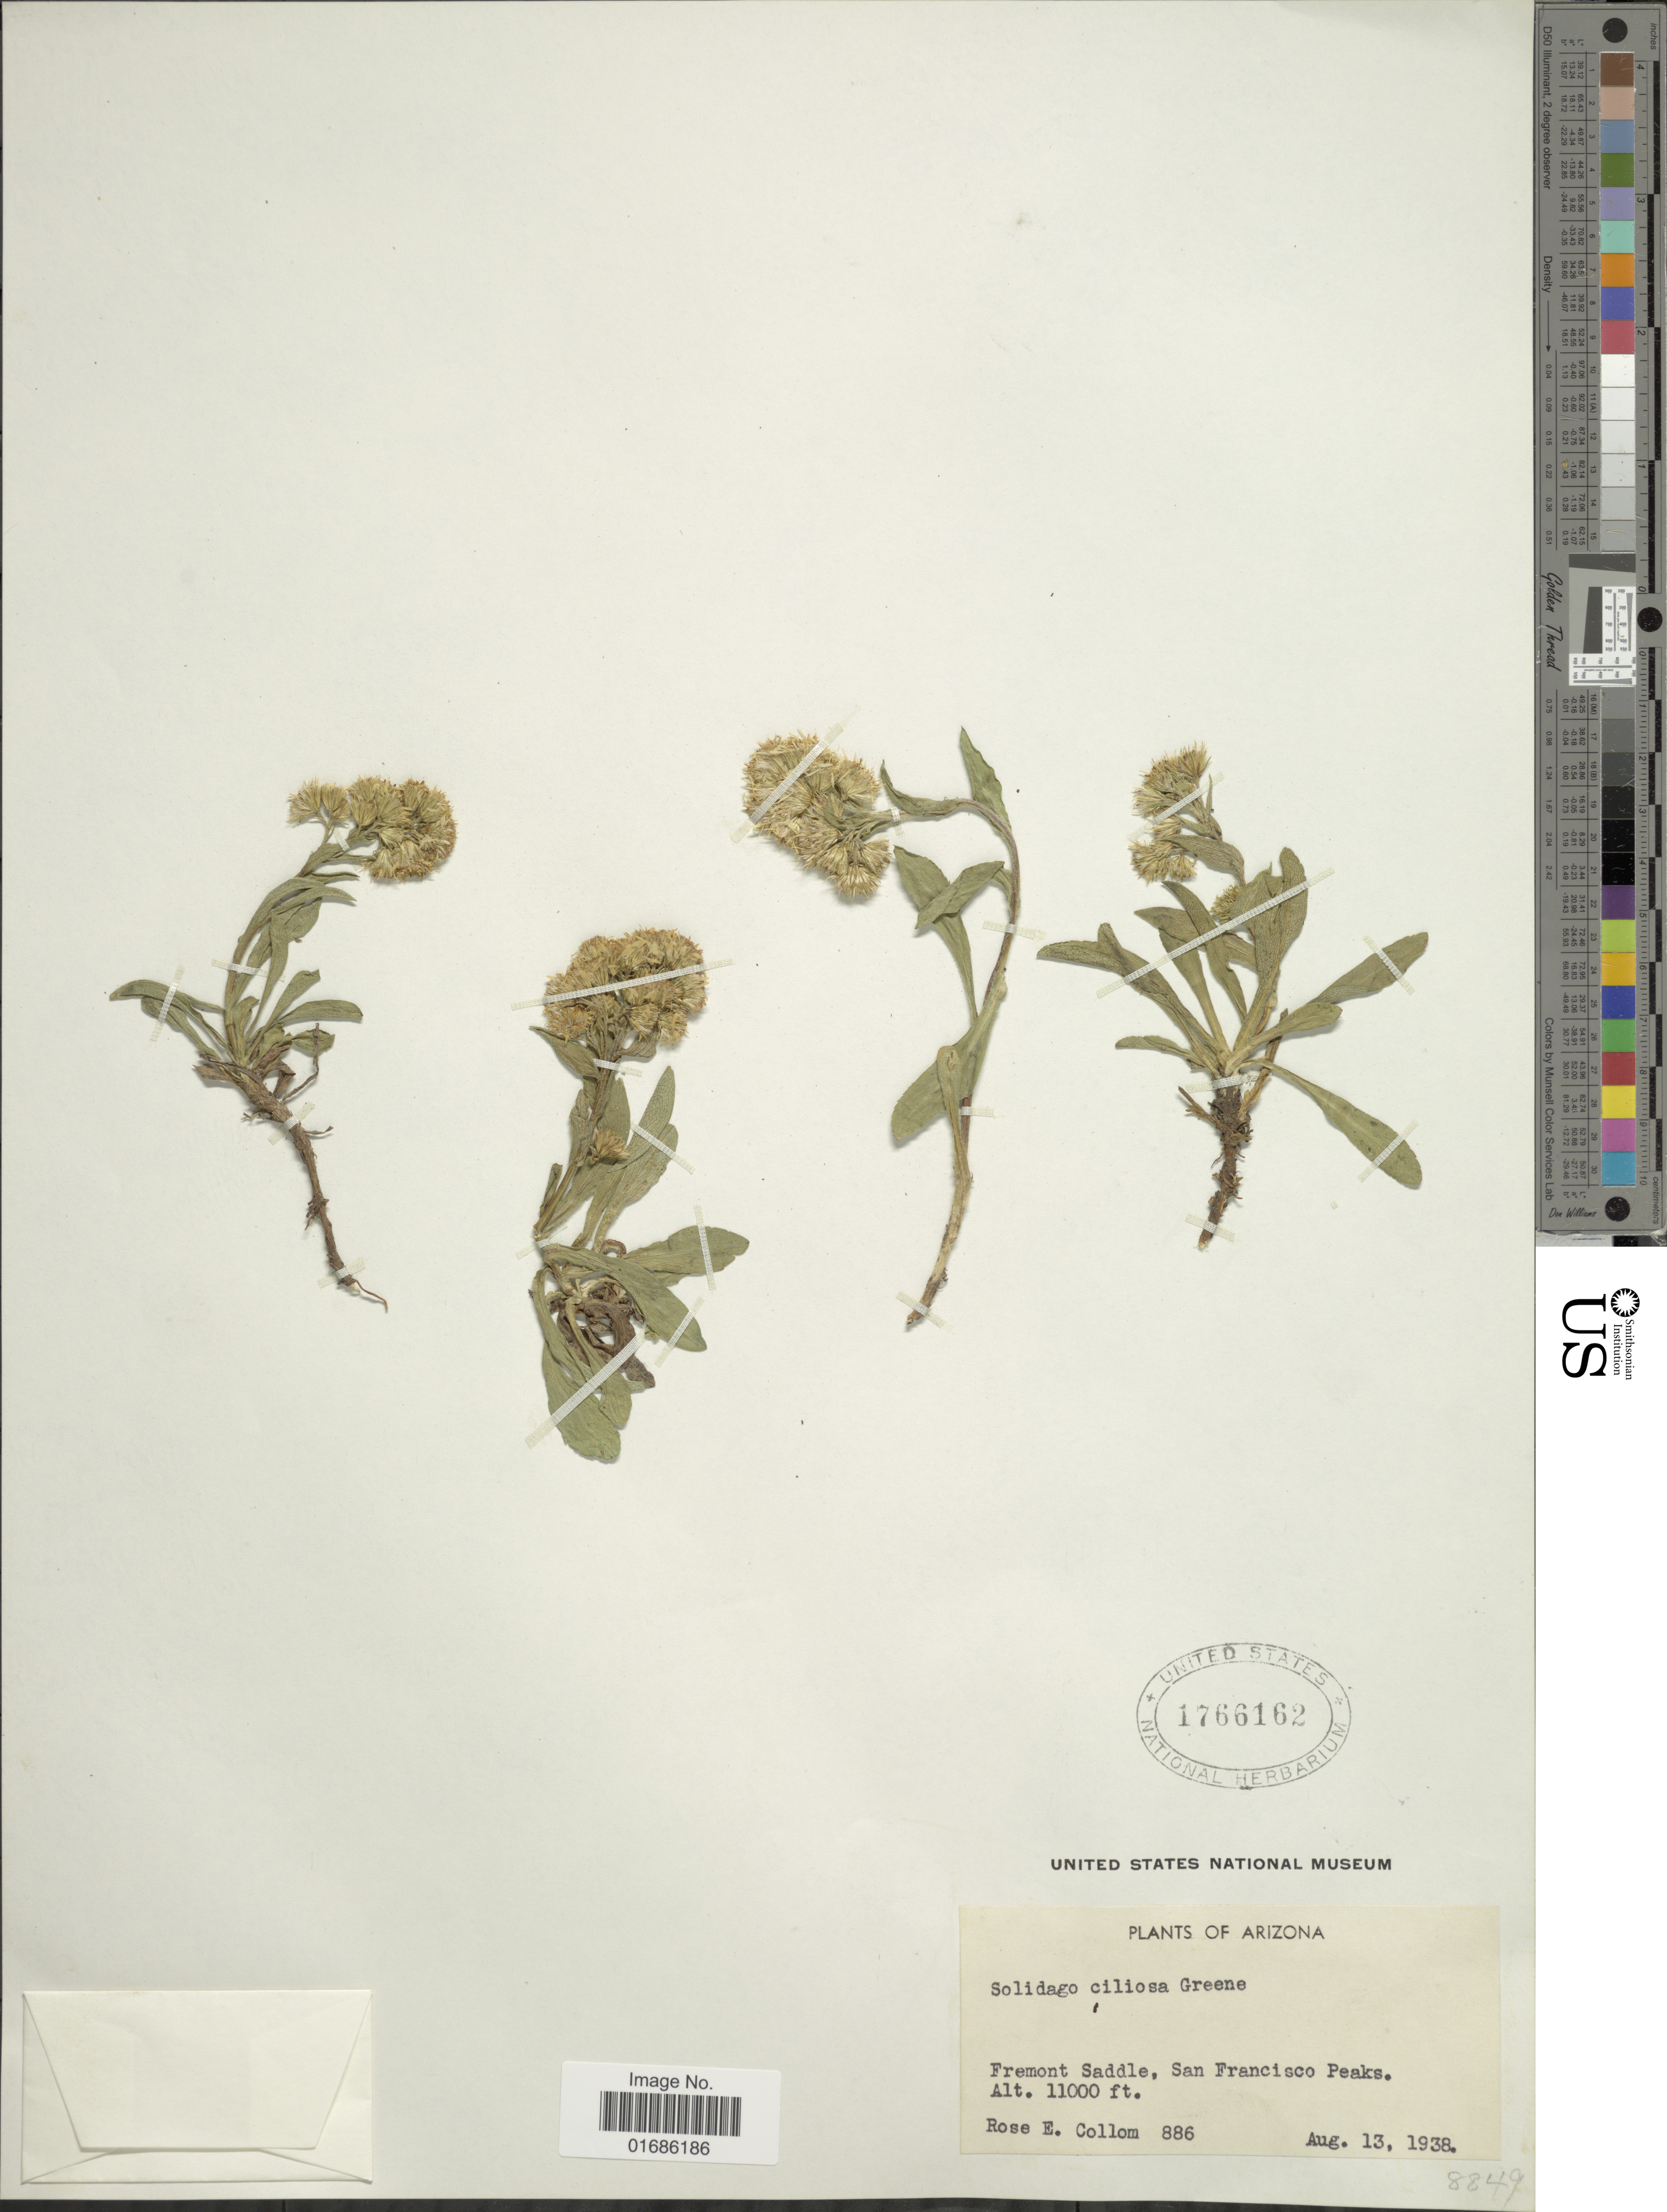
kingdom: Plantae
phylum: Tracheophyta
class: Magnoliopsida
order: Asterales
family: Asteraceae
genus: Solidago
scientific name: Solidago ciliosa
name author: Greene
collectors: R. E. Collom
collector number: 886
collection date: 1938-08-13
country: United States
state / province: Arizona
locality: Fremont Saddle, San Francisco Peaks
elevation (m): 3353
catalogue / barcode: US 1766162